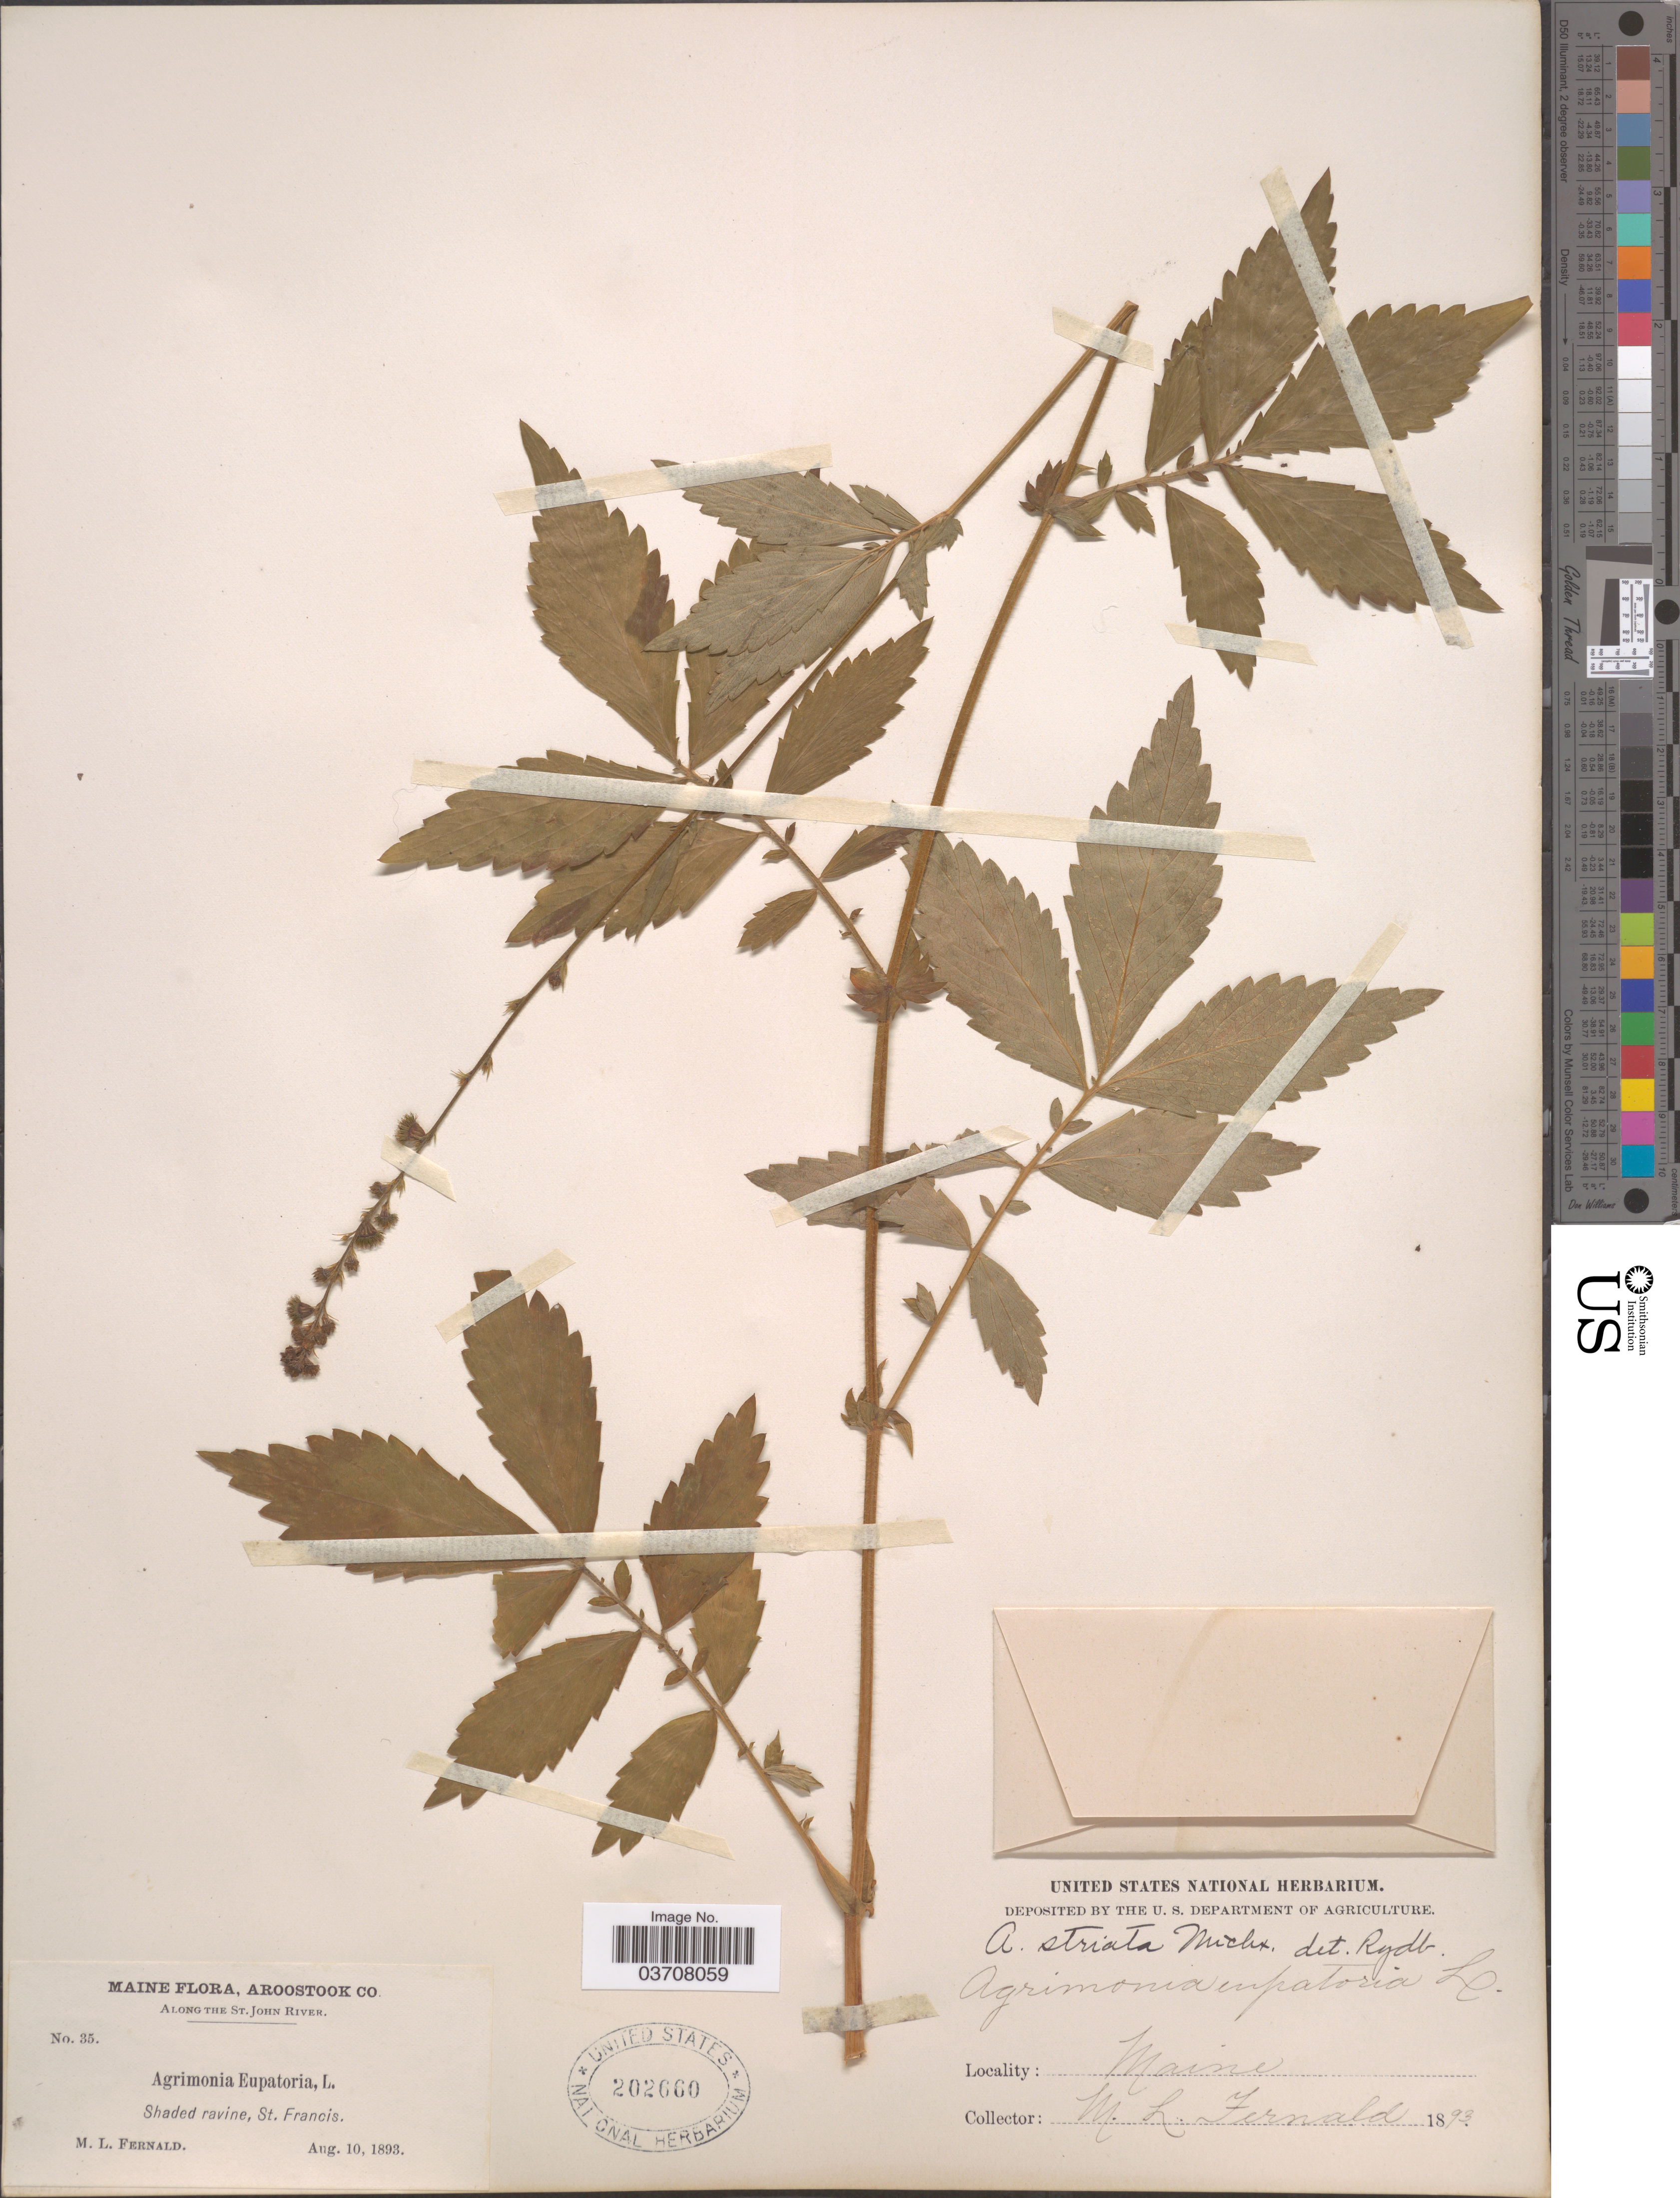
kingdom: Plantae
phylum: Tracheophyta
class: Magnoliopsida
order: Rosales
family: Rosaceae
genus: Agrimonia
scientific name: Agrimonia striata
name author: Michx.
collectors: M. L. Fernald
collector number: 35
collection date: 1893-08-10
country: United States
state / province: Maine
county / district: Aroostook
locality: Along the St. John River. St. Francis.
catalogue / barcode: US 202660